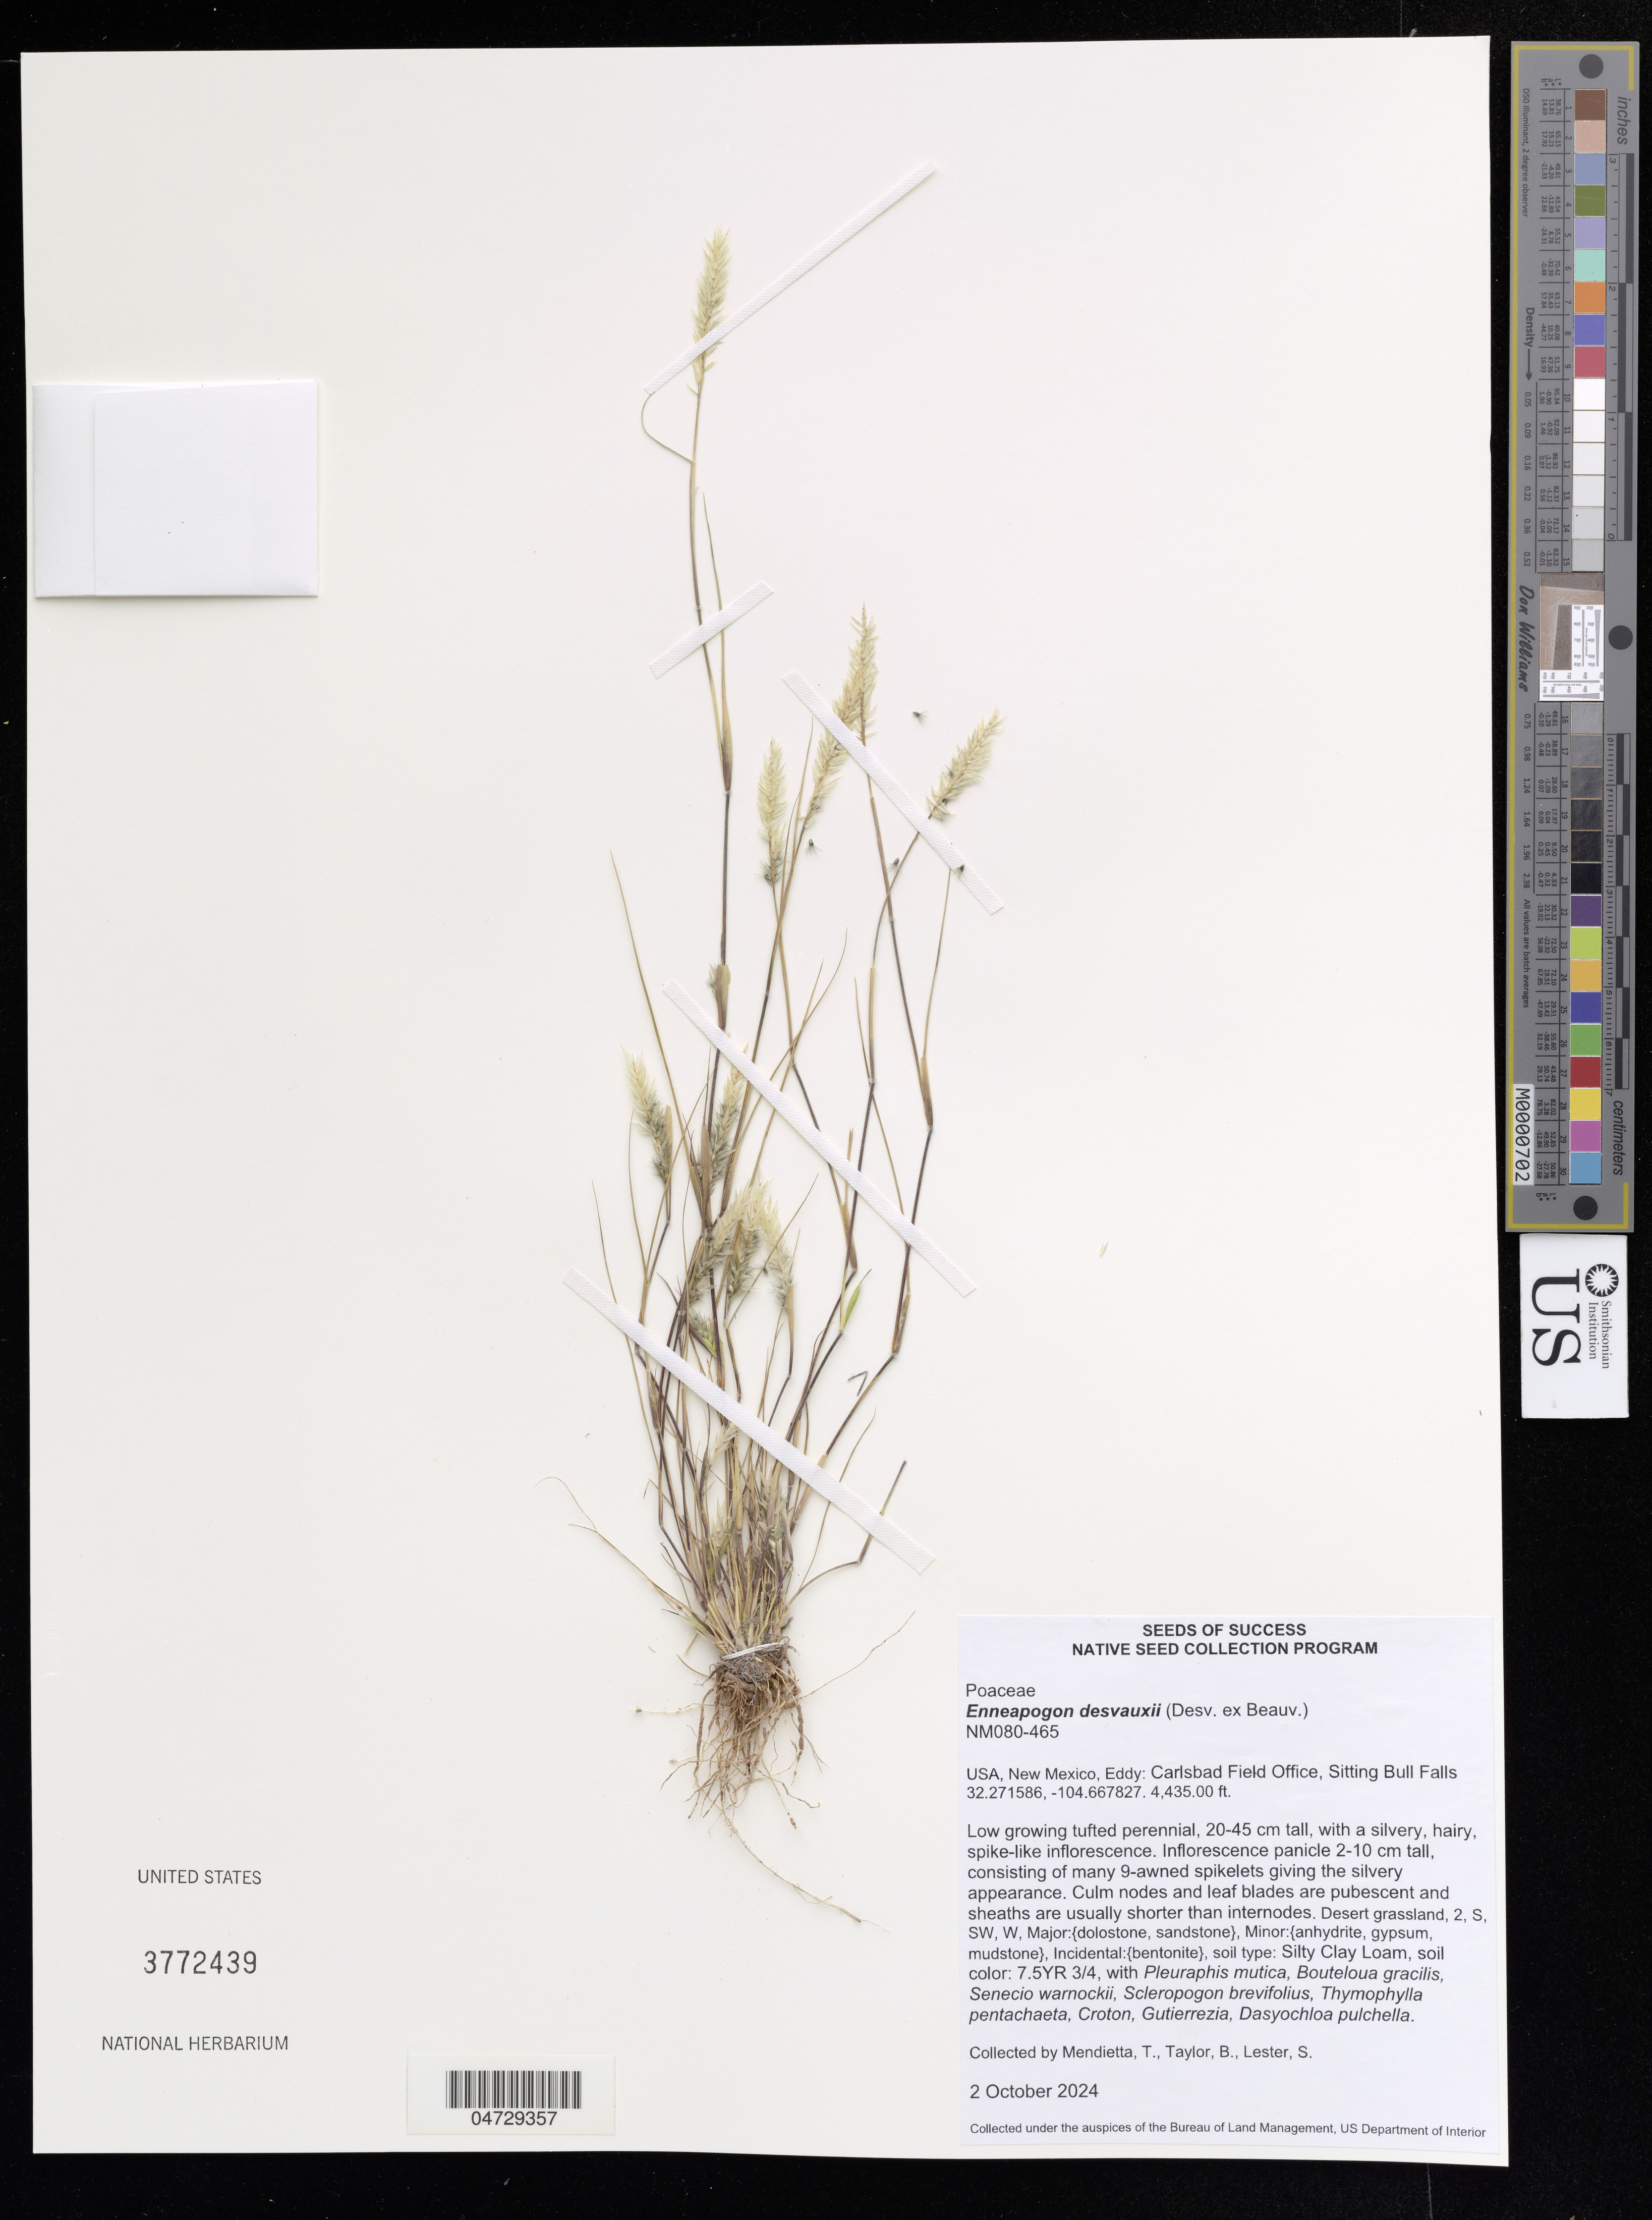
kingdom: Plantae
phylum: Tracheophyta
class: Liliopsida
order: Poales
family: Poaceae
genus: Enneapogon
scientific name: Enneapogon desvauxii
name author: P. Beauv.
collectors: T. Mendietta, B. Taylor & S. Lester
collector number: NM080-465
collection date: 2024-10-02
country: United States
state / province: New Mexico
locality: Eddy: Carlsbad Field Office, Sitting Bull Falls.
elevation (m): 1352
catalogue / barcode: US 3772439